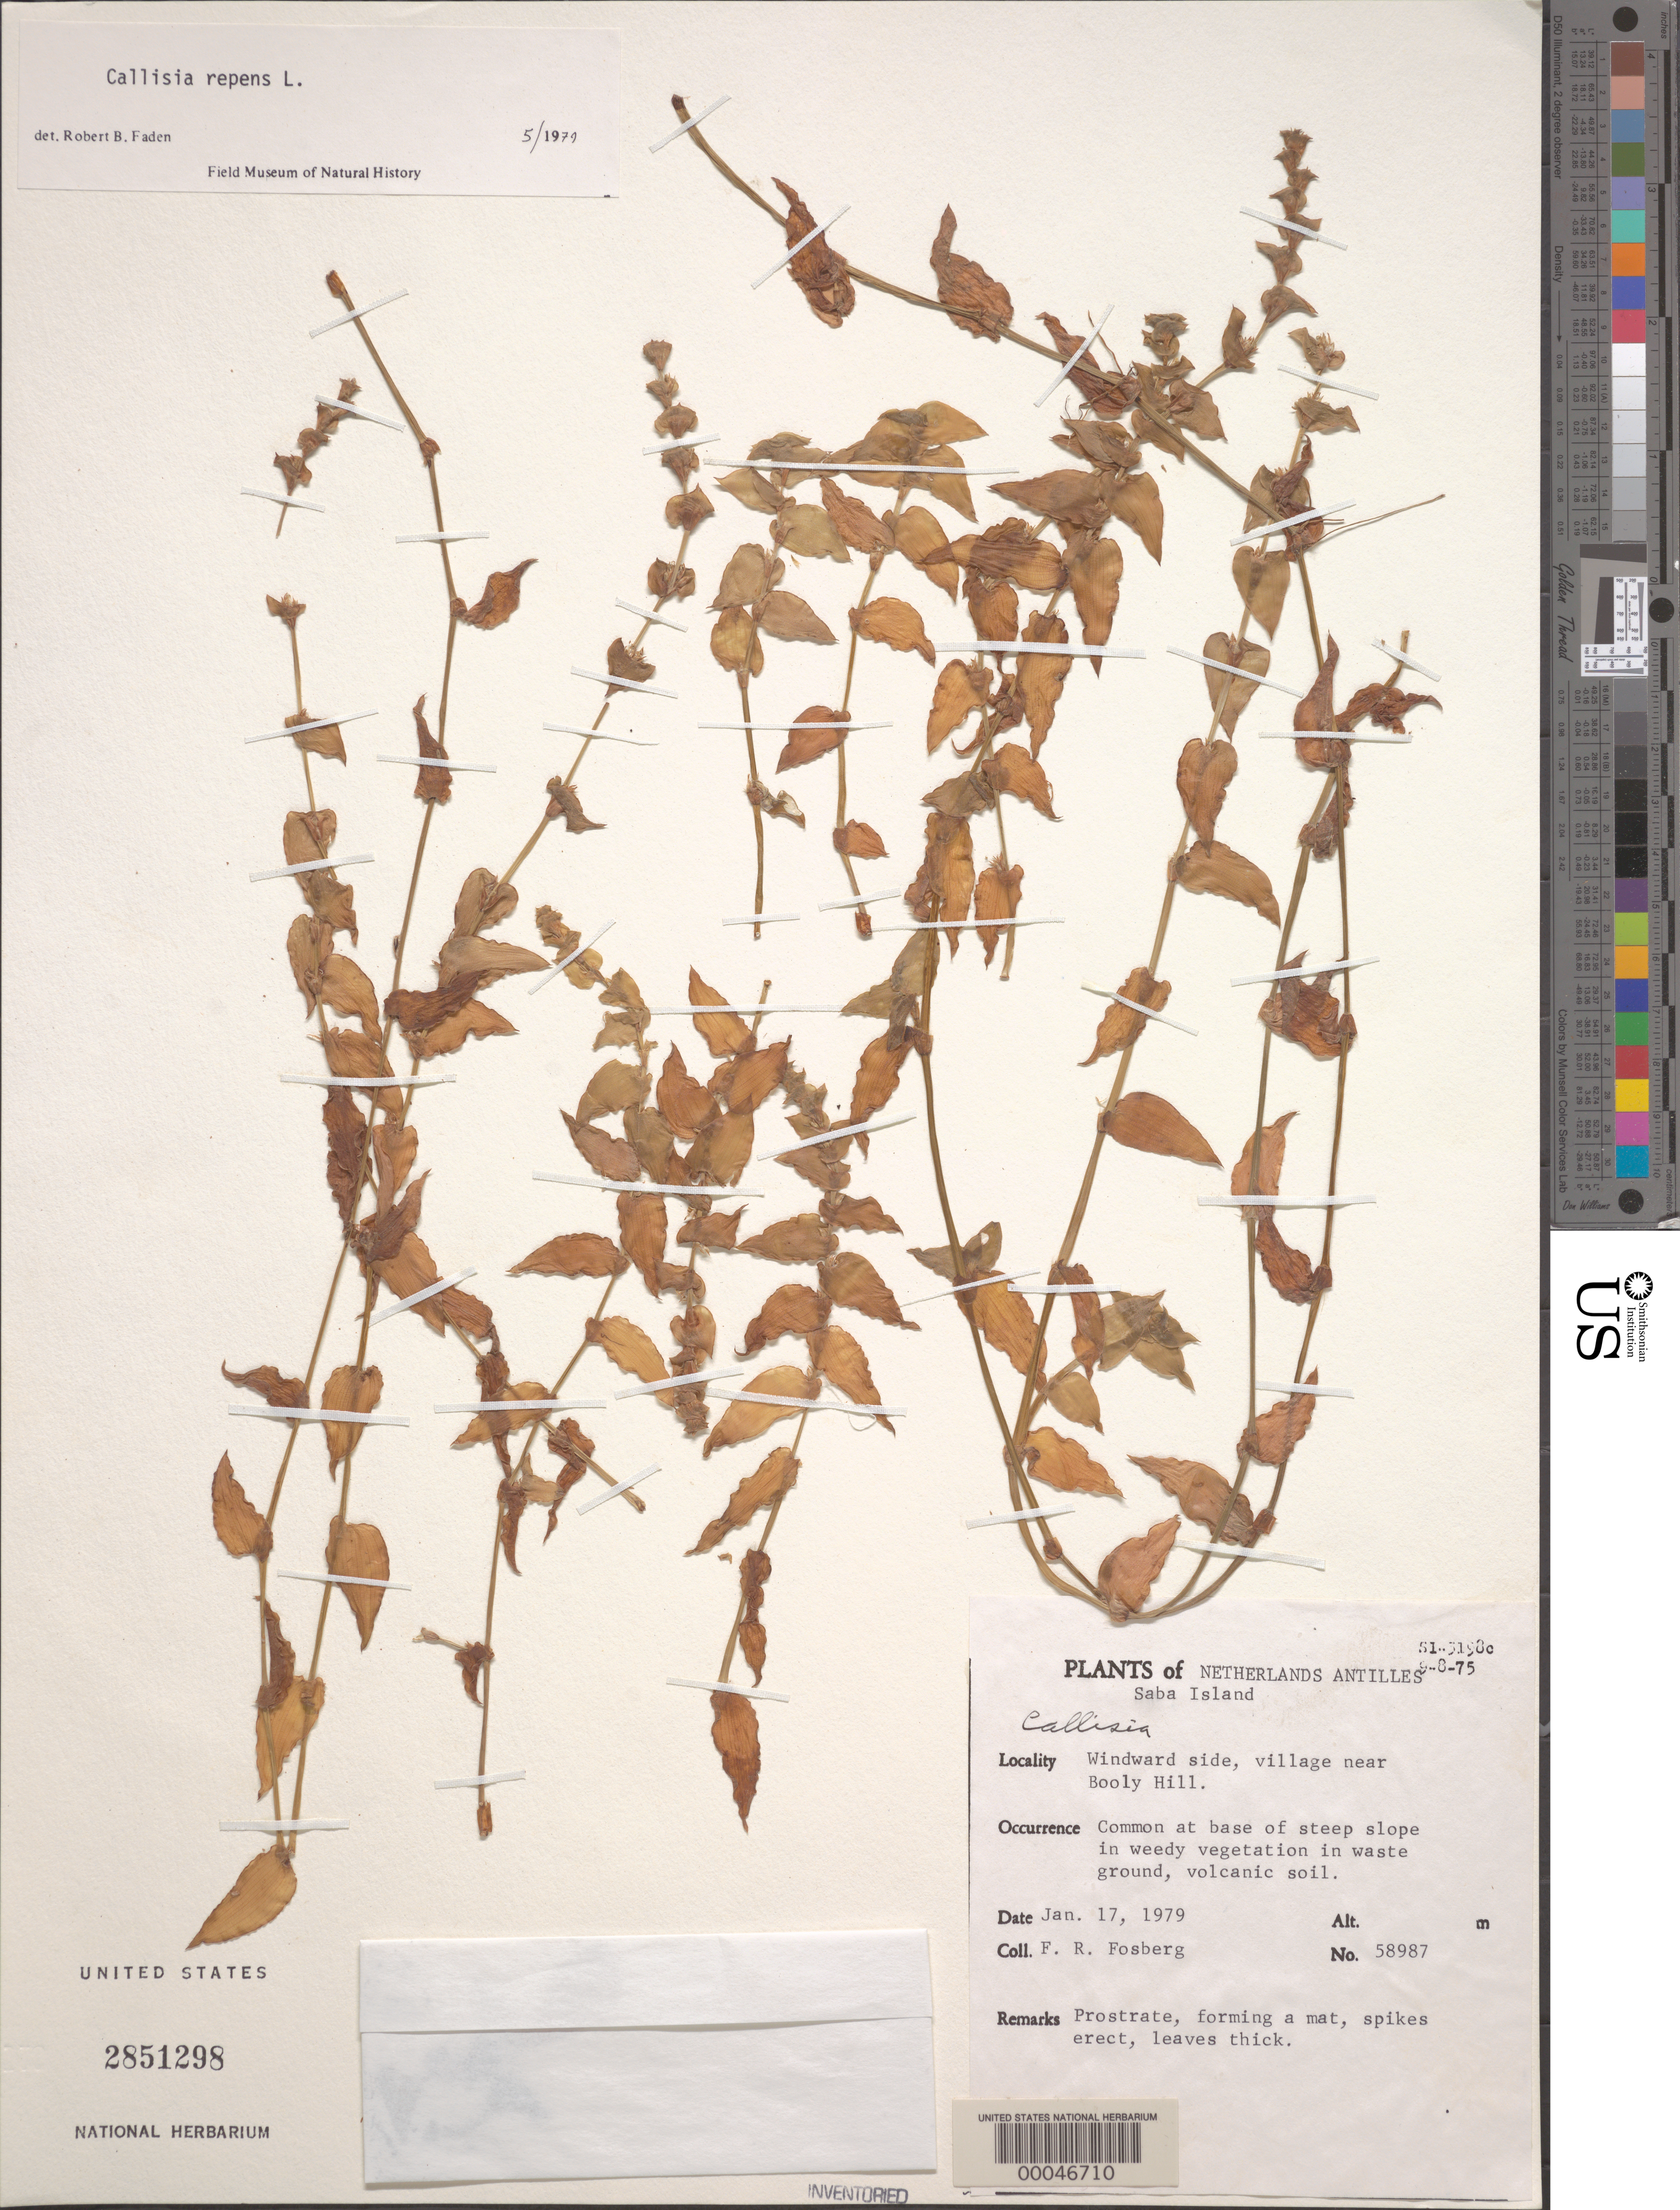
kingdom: Plantae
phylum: Tracheophyta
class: Liliopsida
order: Commelinales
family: Commelinaceae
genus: Callisia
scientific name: Callisia repens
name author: (Jacq.) L.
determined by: Faden, Robert B., (US), Smithsonian Institution - National Museum of Natural History (UNITED STATES)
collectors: F. R. Fosberg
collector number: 58987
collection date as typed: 17 Jan 1979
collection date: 1979-01-17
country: Netherlands Antilles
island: Saba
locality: Near booly hill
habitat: Volcanic soil at base of slope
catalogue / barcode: US 2851298